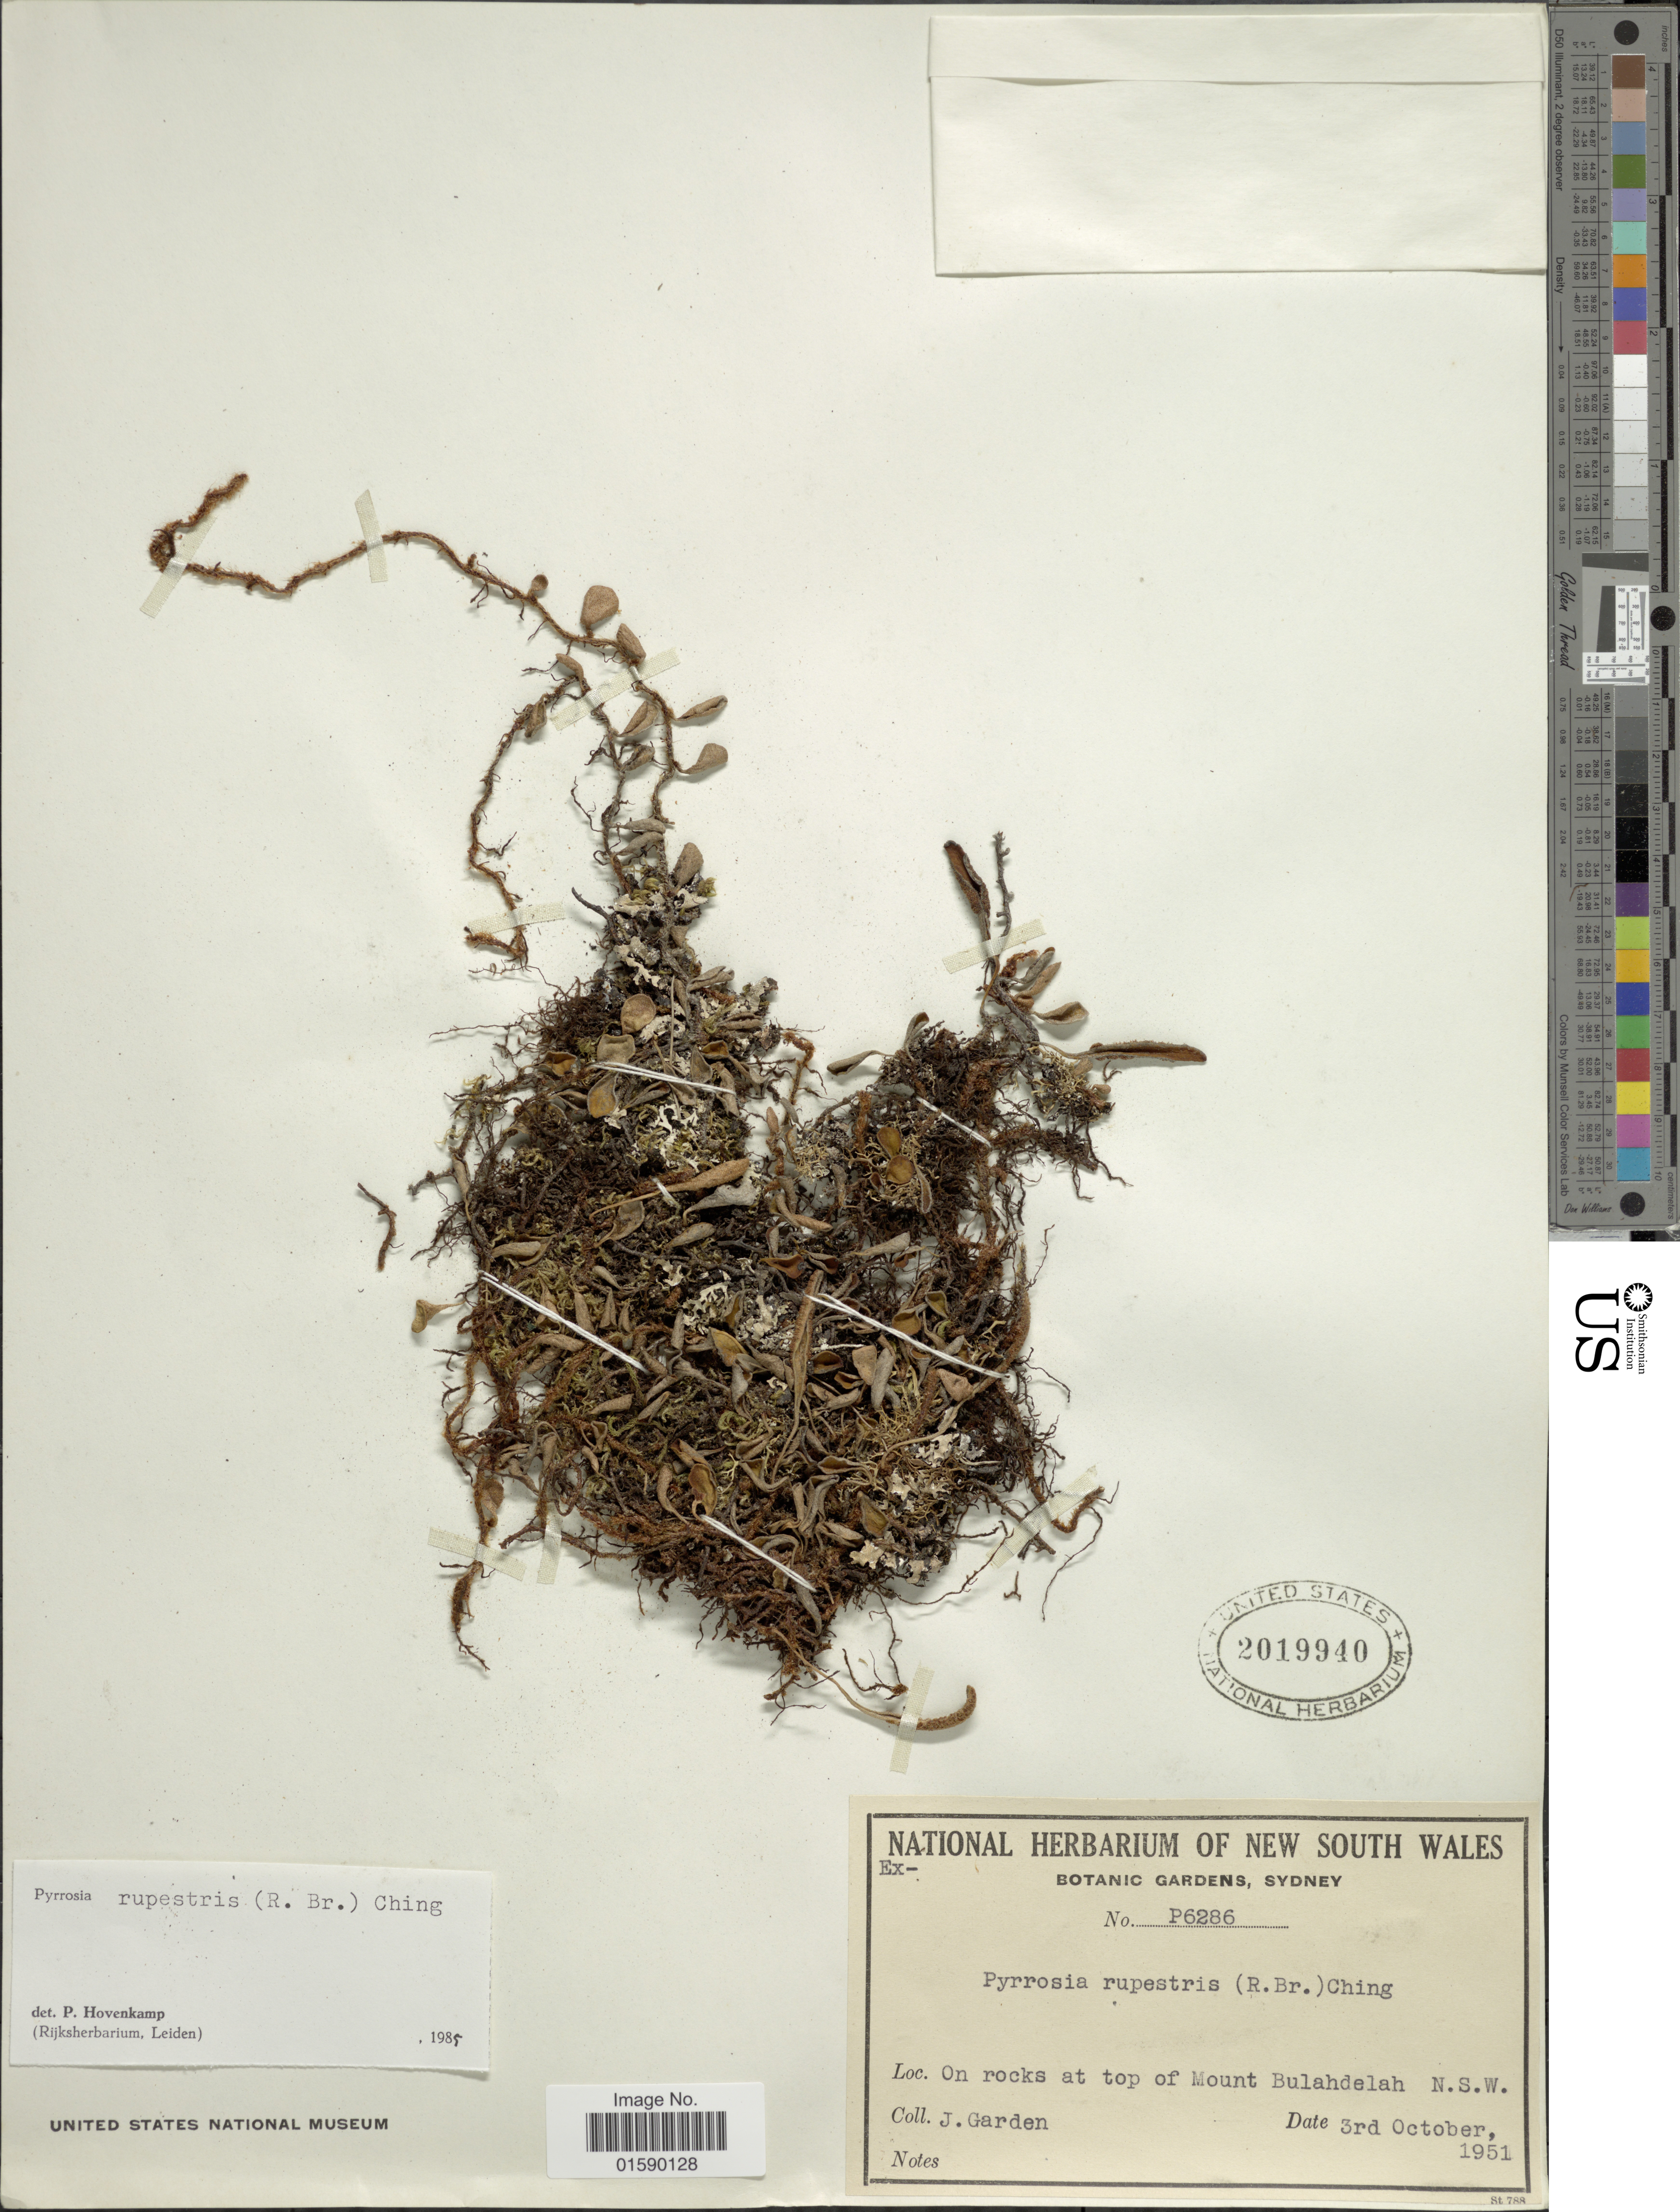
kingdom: Plantae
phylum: Tracheophyta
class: Polypodiopsida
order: Polypodiales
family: Polypodiaceae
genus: Pyrrosia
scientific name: Pyrrosia rupestris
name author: (R. Br.) Ching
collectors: J. Thompson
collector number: P6286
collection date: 1951-10-03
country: Australia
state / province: New South Wales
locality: On rocks at top of Mount Bulahdelah, N.S.W.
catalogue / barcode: US 2019940